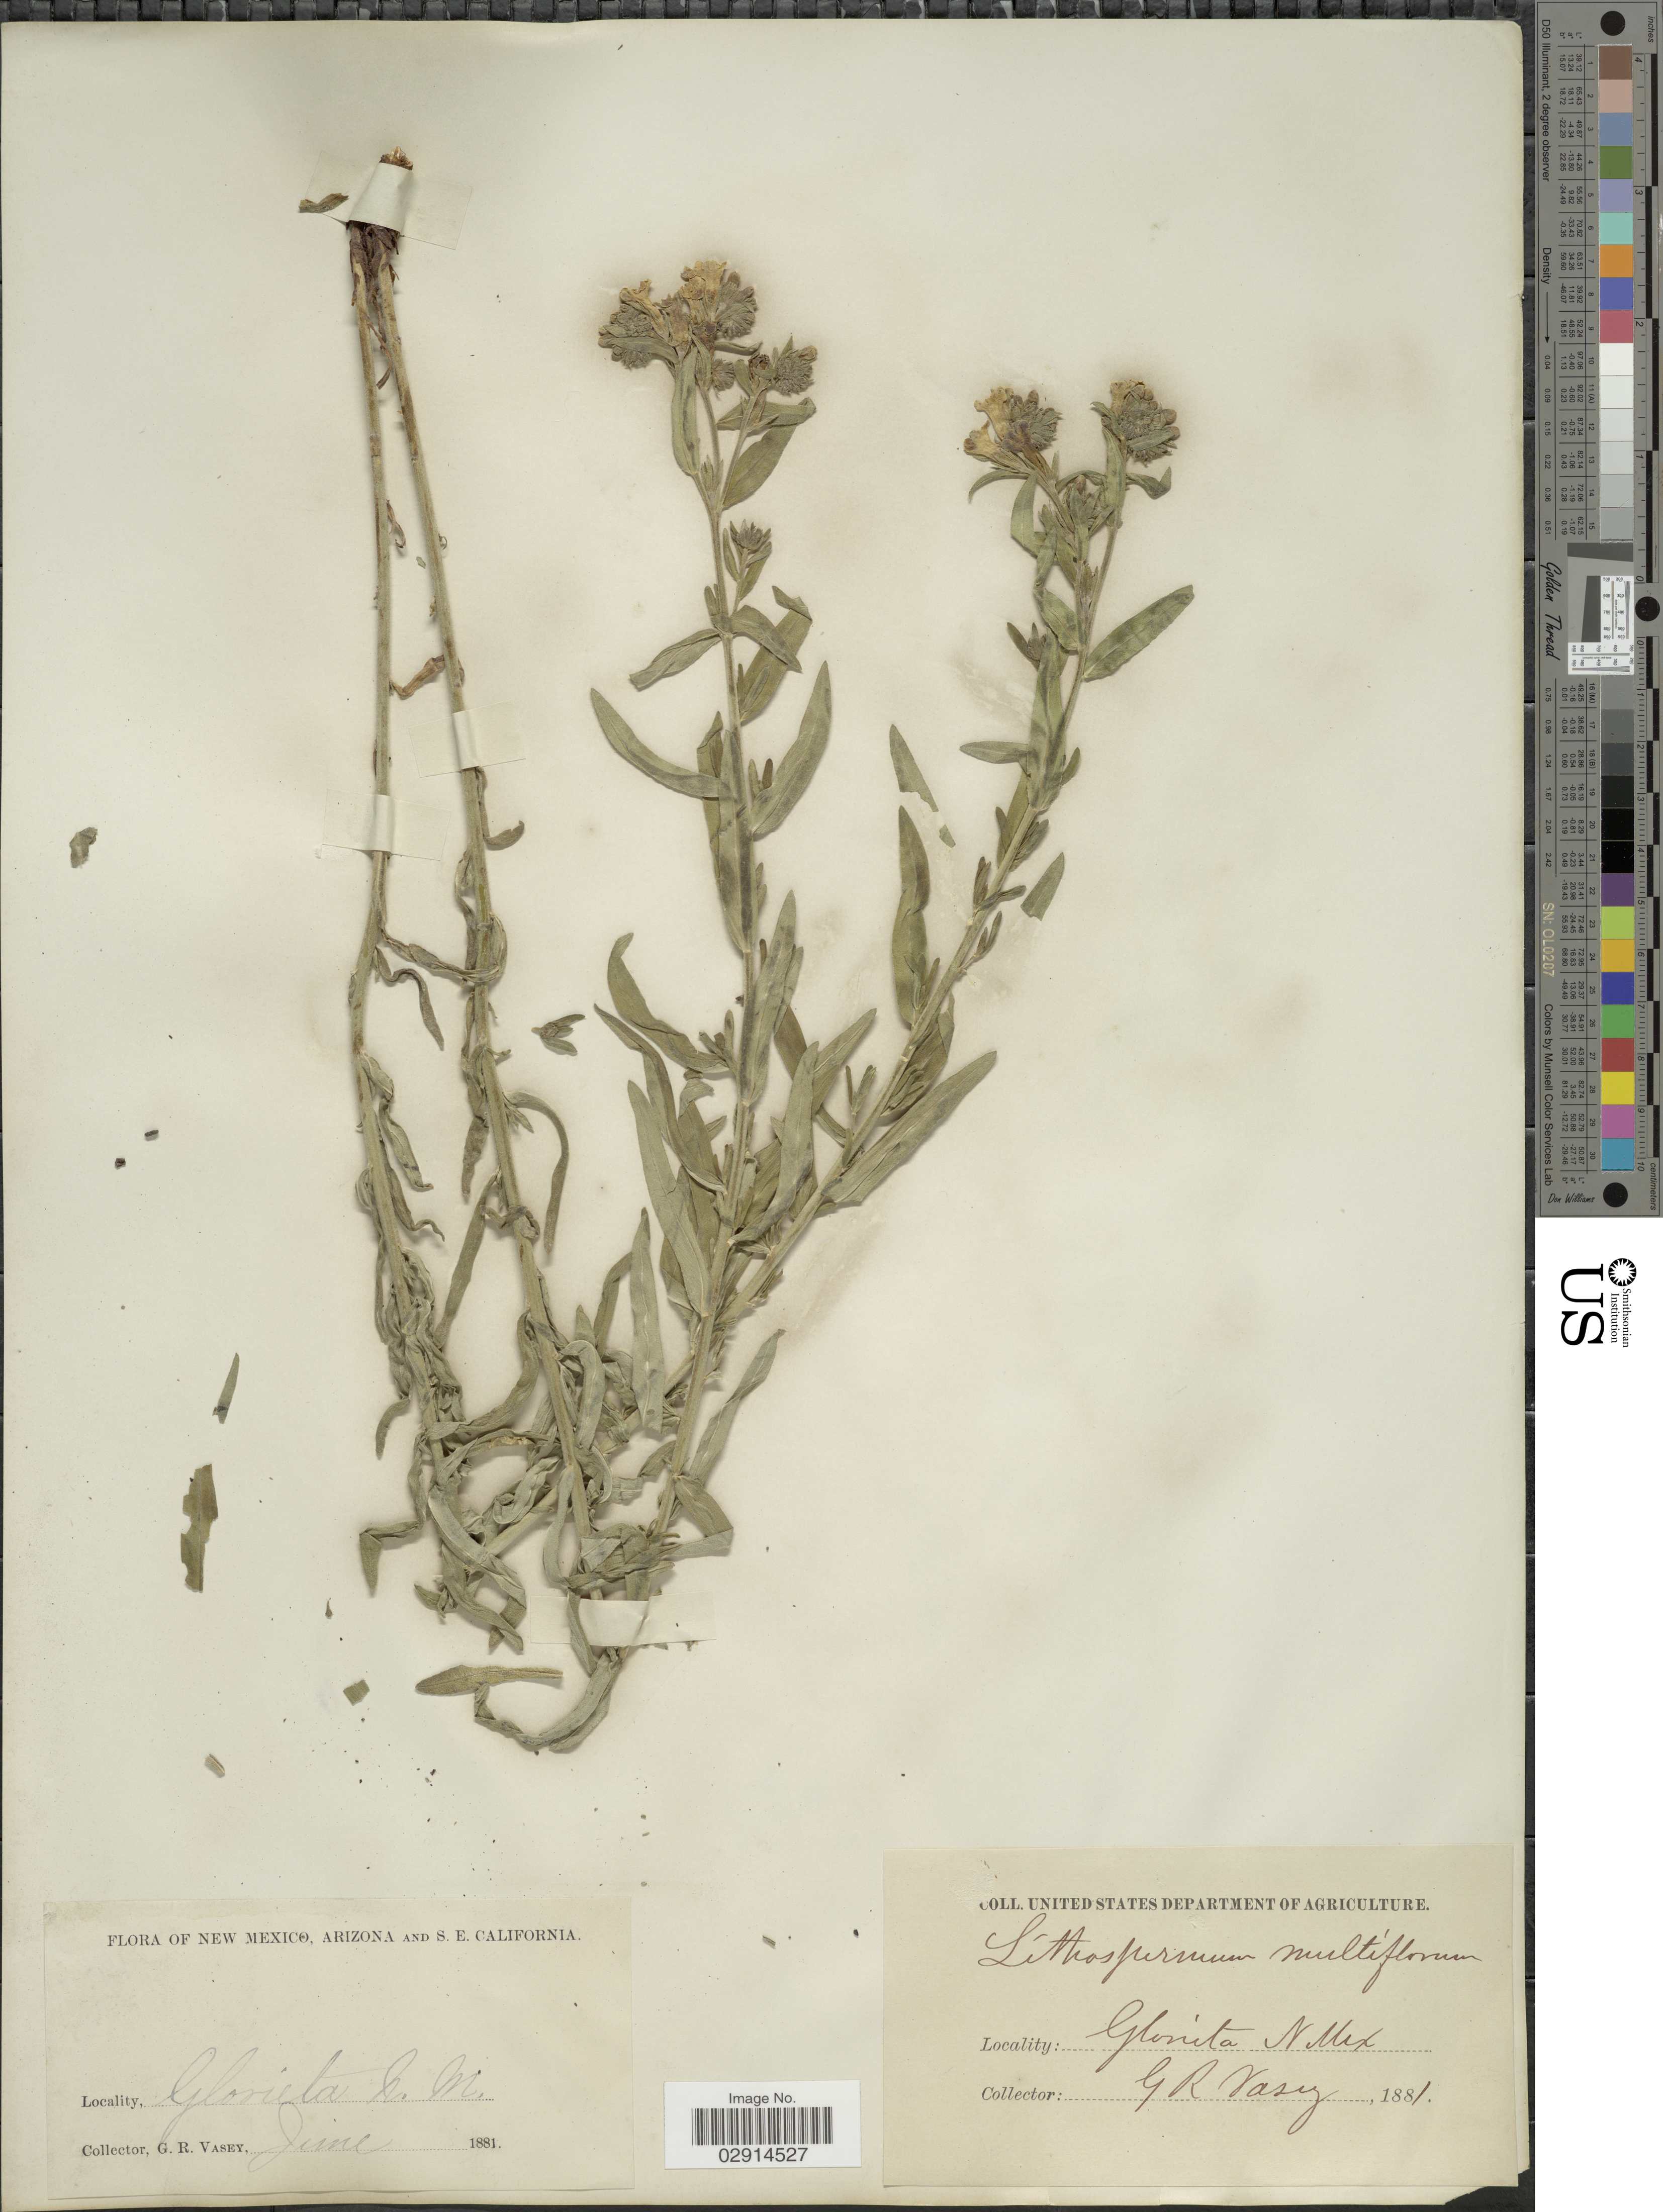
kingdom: Plantae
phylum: Tracheophyta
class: Magnoliopsida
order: Boraginales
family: Boraginaceae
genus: Lithospermum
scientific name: Lithospermum multiflorum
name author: Torr. ex A. Gray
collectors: G. R. Vasey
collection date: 1881-06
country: United States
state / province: New Mexico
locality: Glorieta N. Mex.